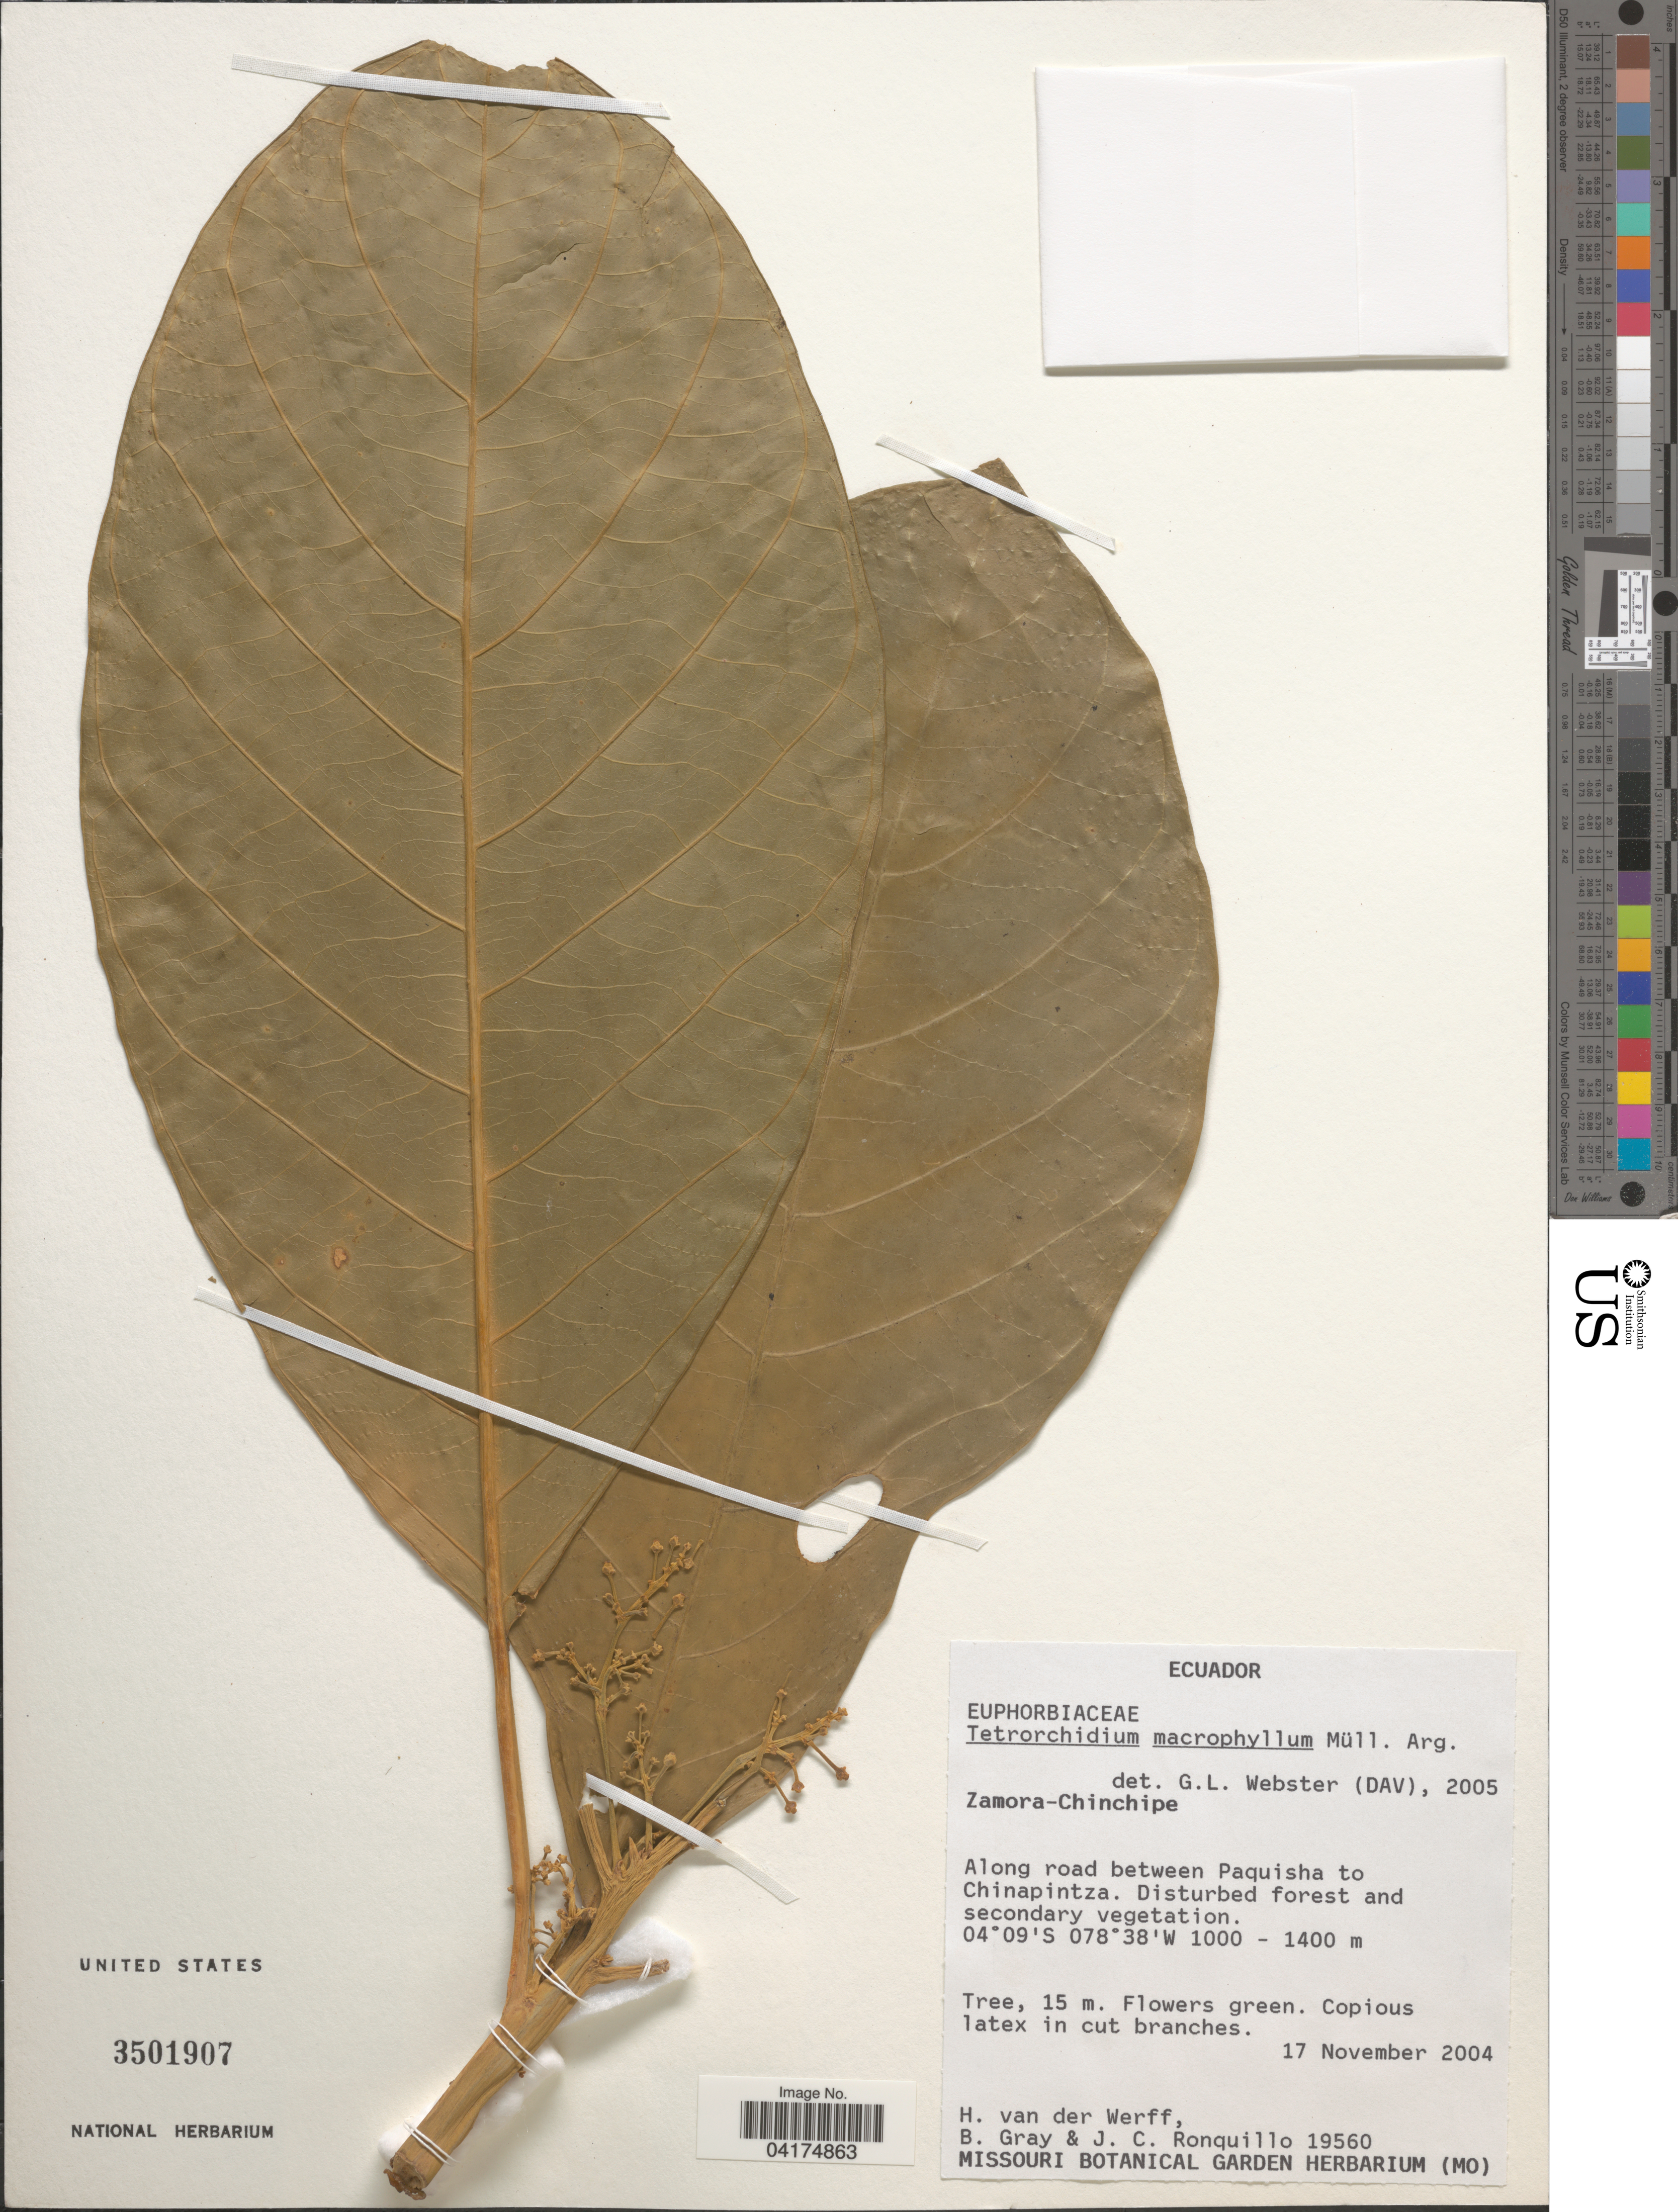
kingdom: Plantae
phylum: Tracheophyta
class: Magnoliopsida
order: Malpighiales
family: Euphorbiaceae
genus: Tetrorchidium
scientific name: Tetrorchidium macrophyllum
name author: Müll. Arg.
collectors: H. van der Werff, B. Gray & J. Ronquillo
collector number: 19560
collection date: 2004-11-17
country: Ecuador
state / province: Zamora-Chinchipe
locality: Along road between Paquisha to Chinapintza.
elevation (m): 1000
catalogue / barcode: US 3501907